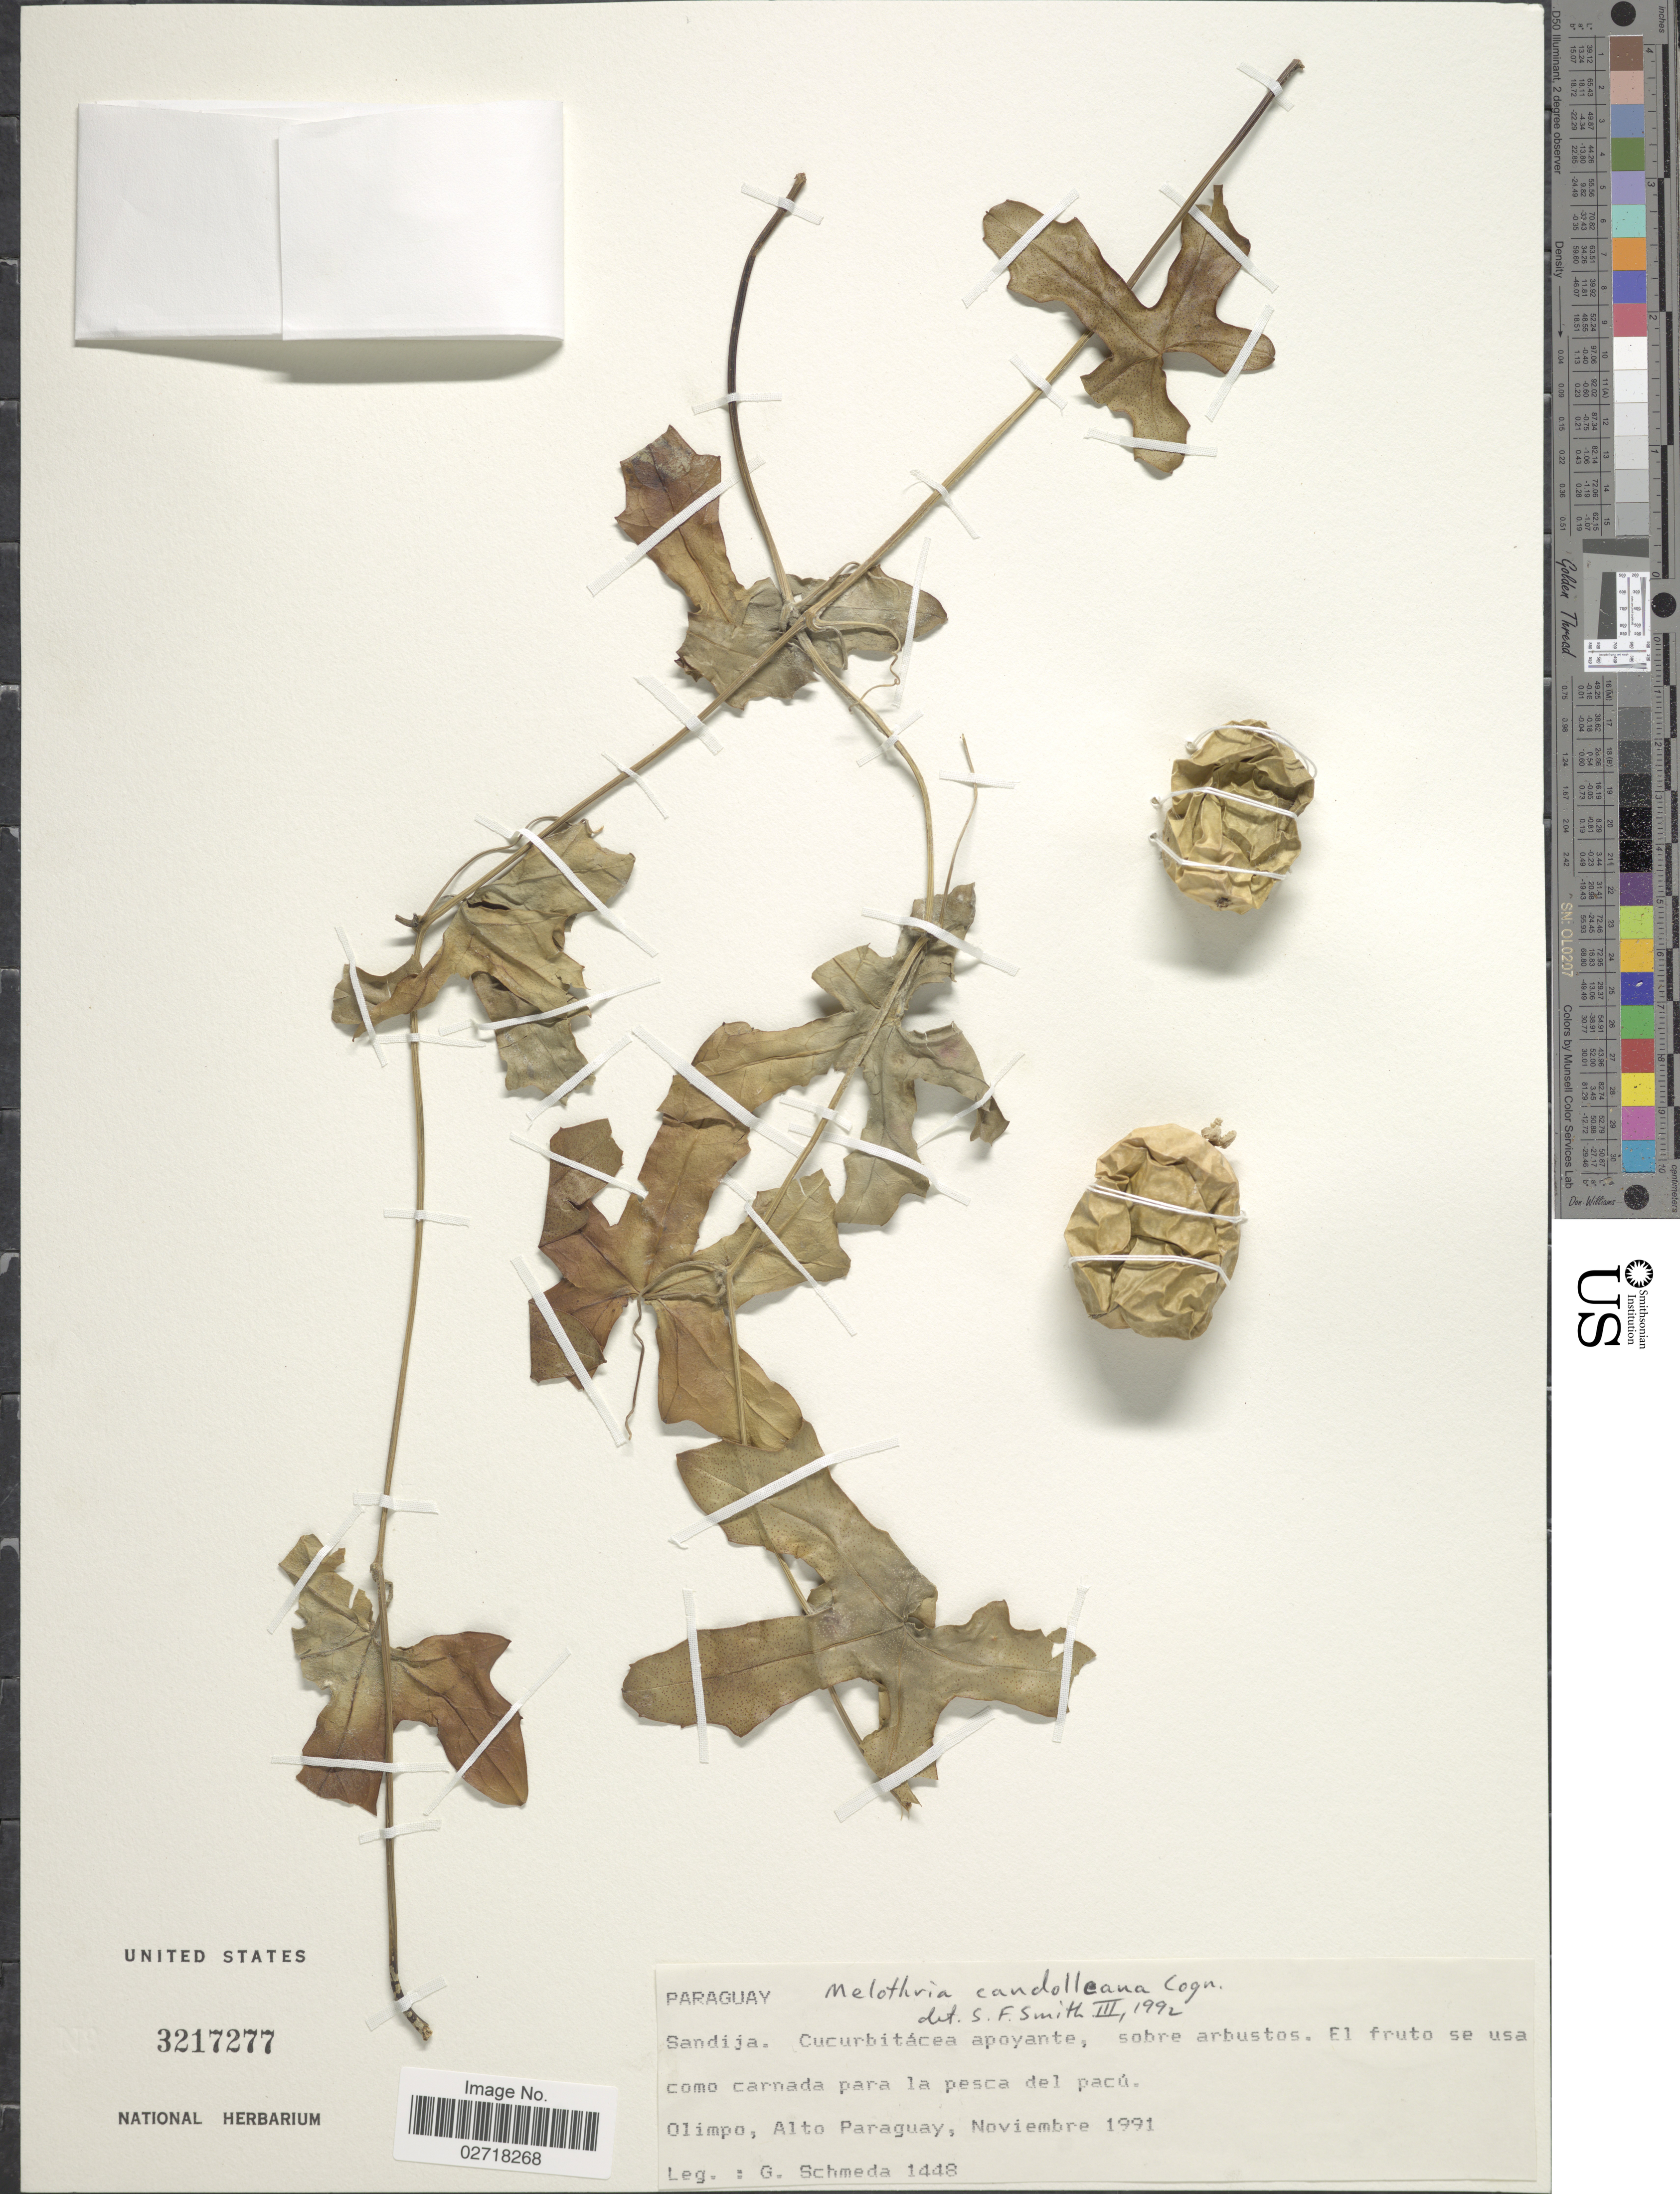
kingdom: Plantae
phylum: Tracheophyta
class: Magnoliopsida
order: Cucurbitales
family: Cucurbitaceae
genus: Melothria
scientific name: Melothria trilobata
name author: Cogn.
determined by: Nee, Michael H.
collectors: G. Schmeda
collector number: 1448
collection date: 1991-11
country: Paraguay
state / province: Alto Paraguay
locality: Olimpo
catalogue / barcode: US 3217277